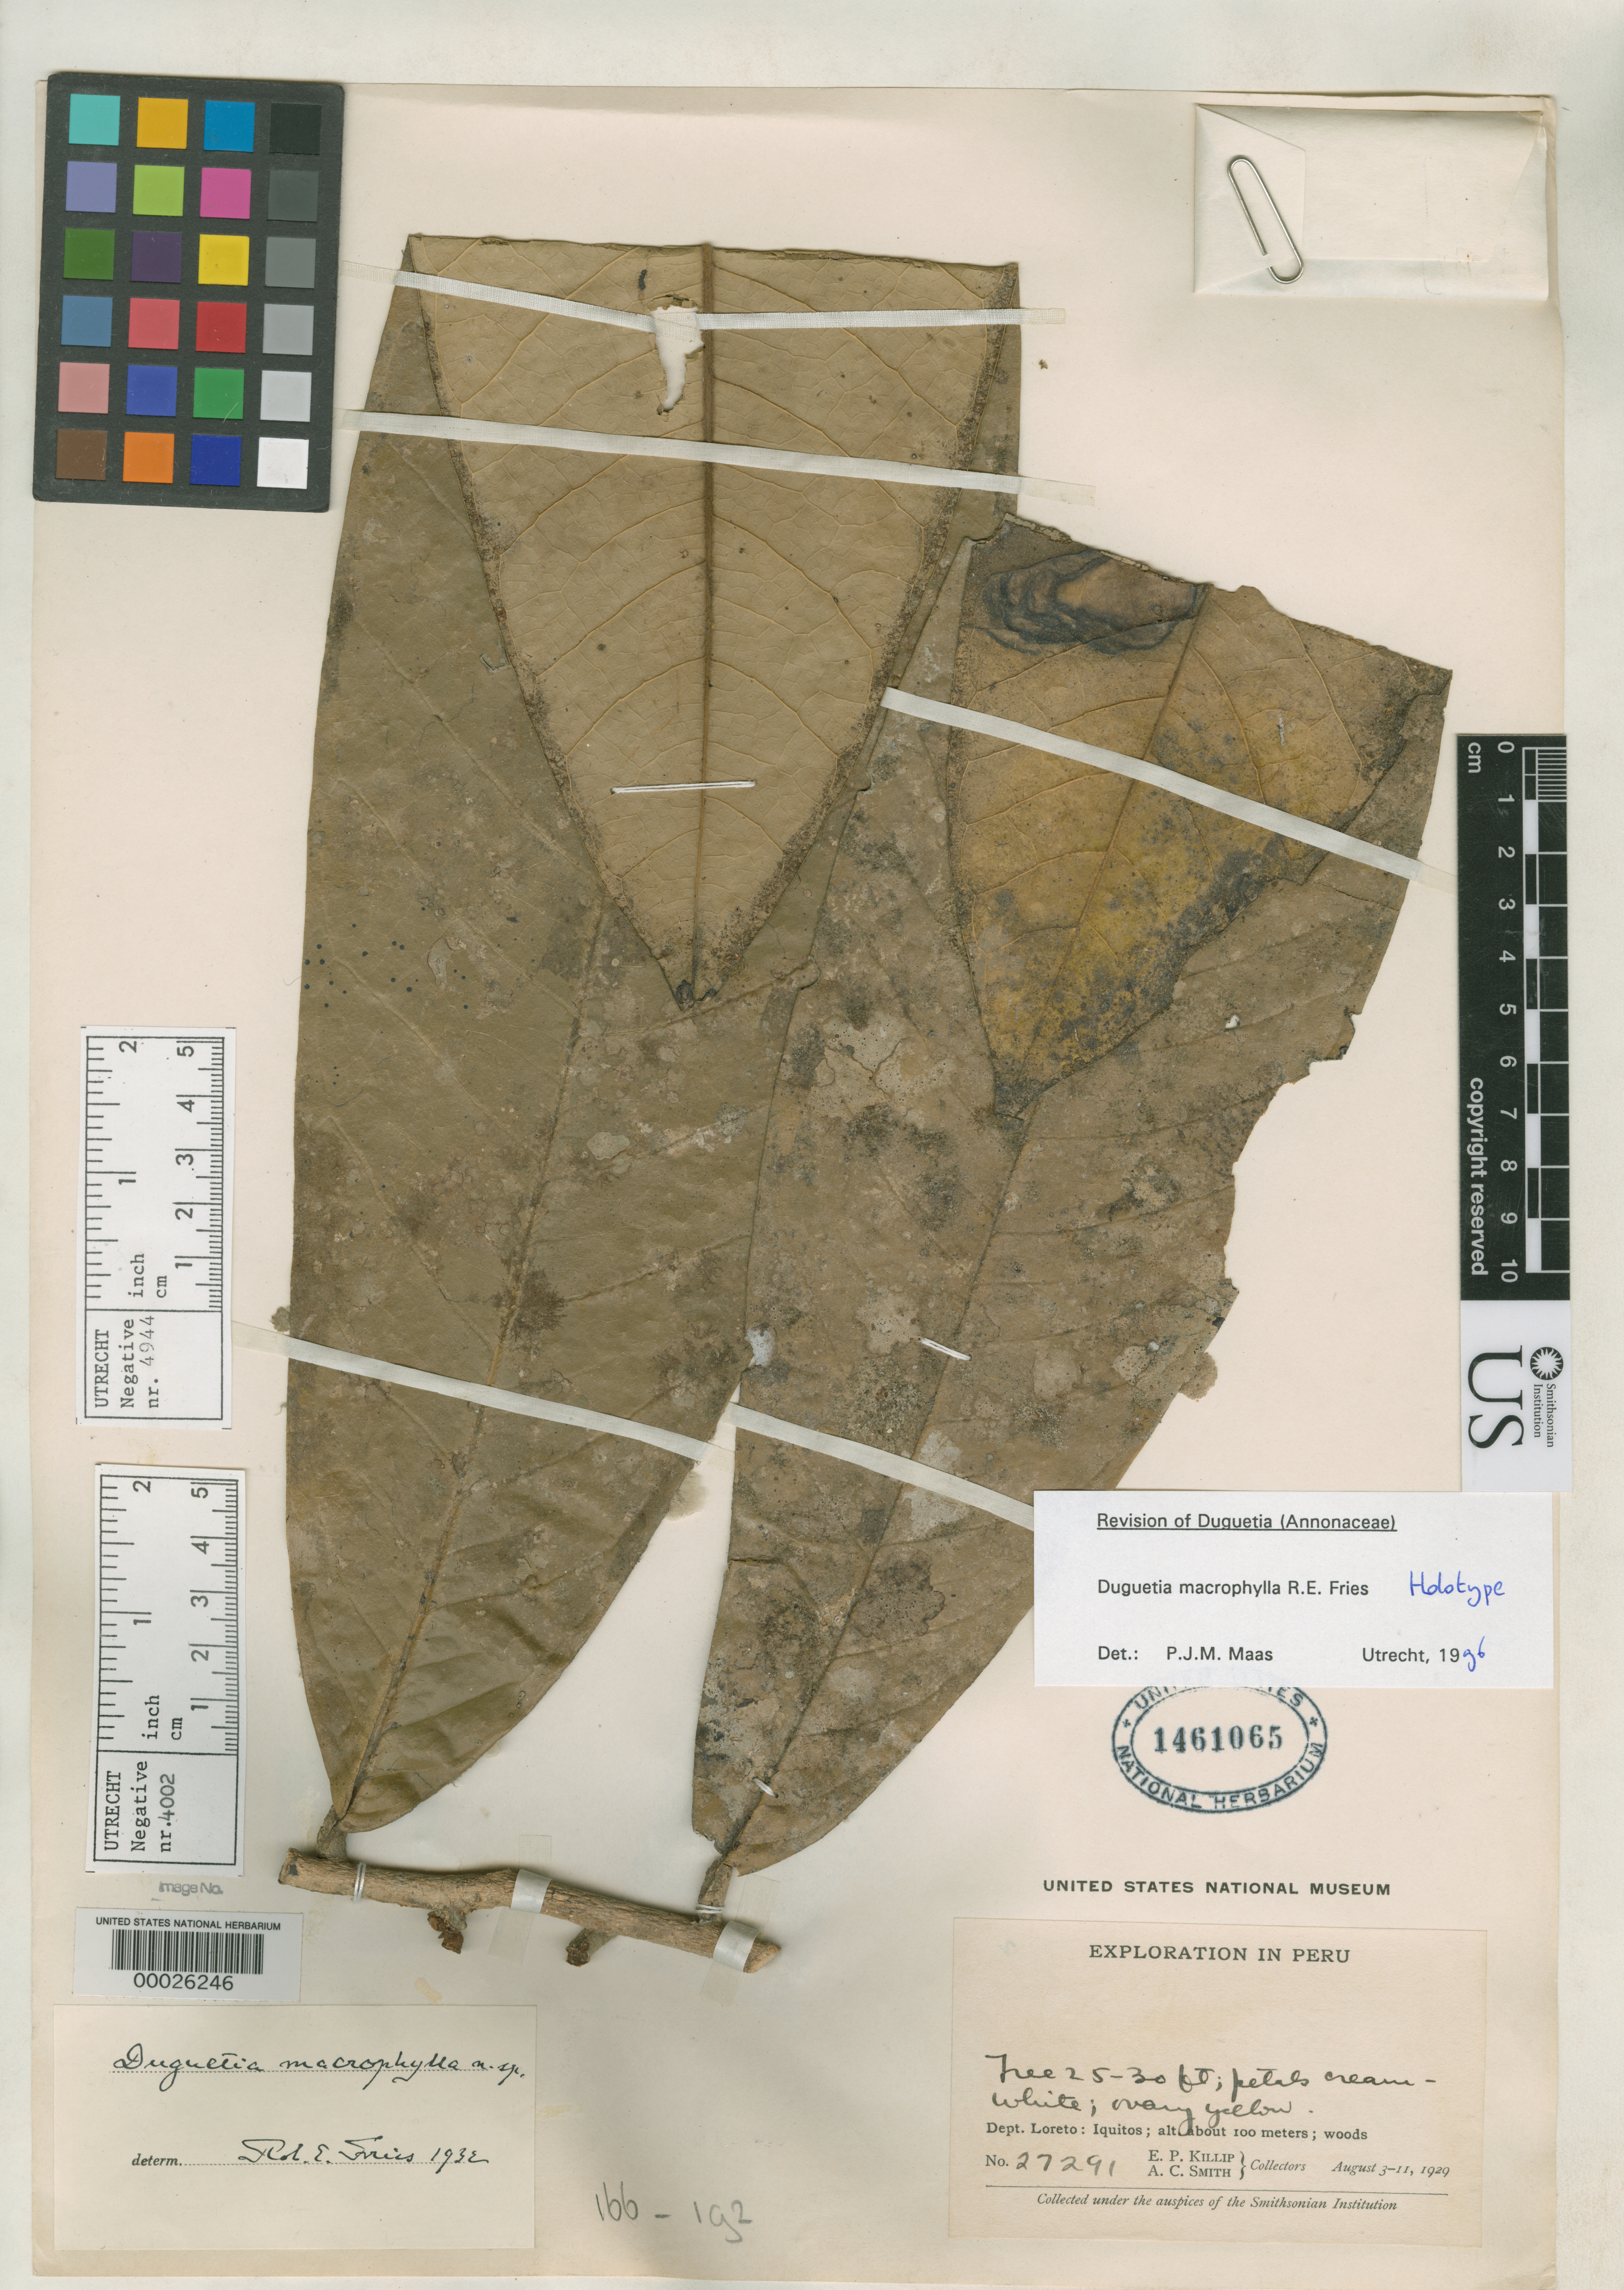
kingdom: Plantae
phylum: Tracheophyta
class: Magnoliopsida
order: Magnoliales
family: Annonaceae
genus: Duguetia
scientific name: Duguetia macrophylla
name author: R.E. Fr.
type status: Holotype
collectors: E. P. Killip & A. C. Smith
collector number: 27291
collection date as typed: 03 Aug 1929 to 11 Aug 1929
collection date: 1929-08-03/1929-08-11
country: Peru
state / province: Loreto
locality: Iquitos.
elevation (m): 100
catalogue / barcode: US 1461065